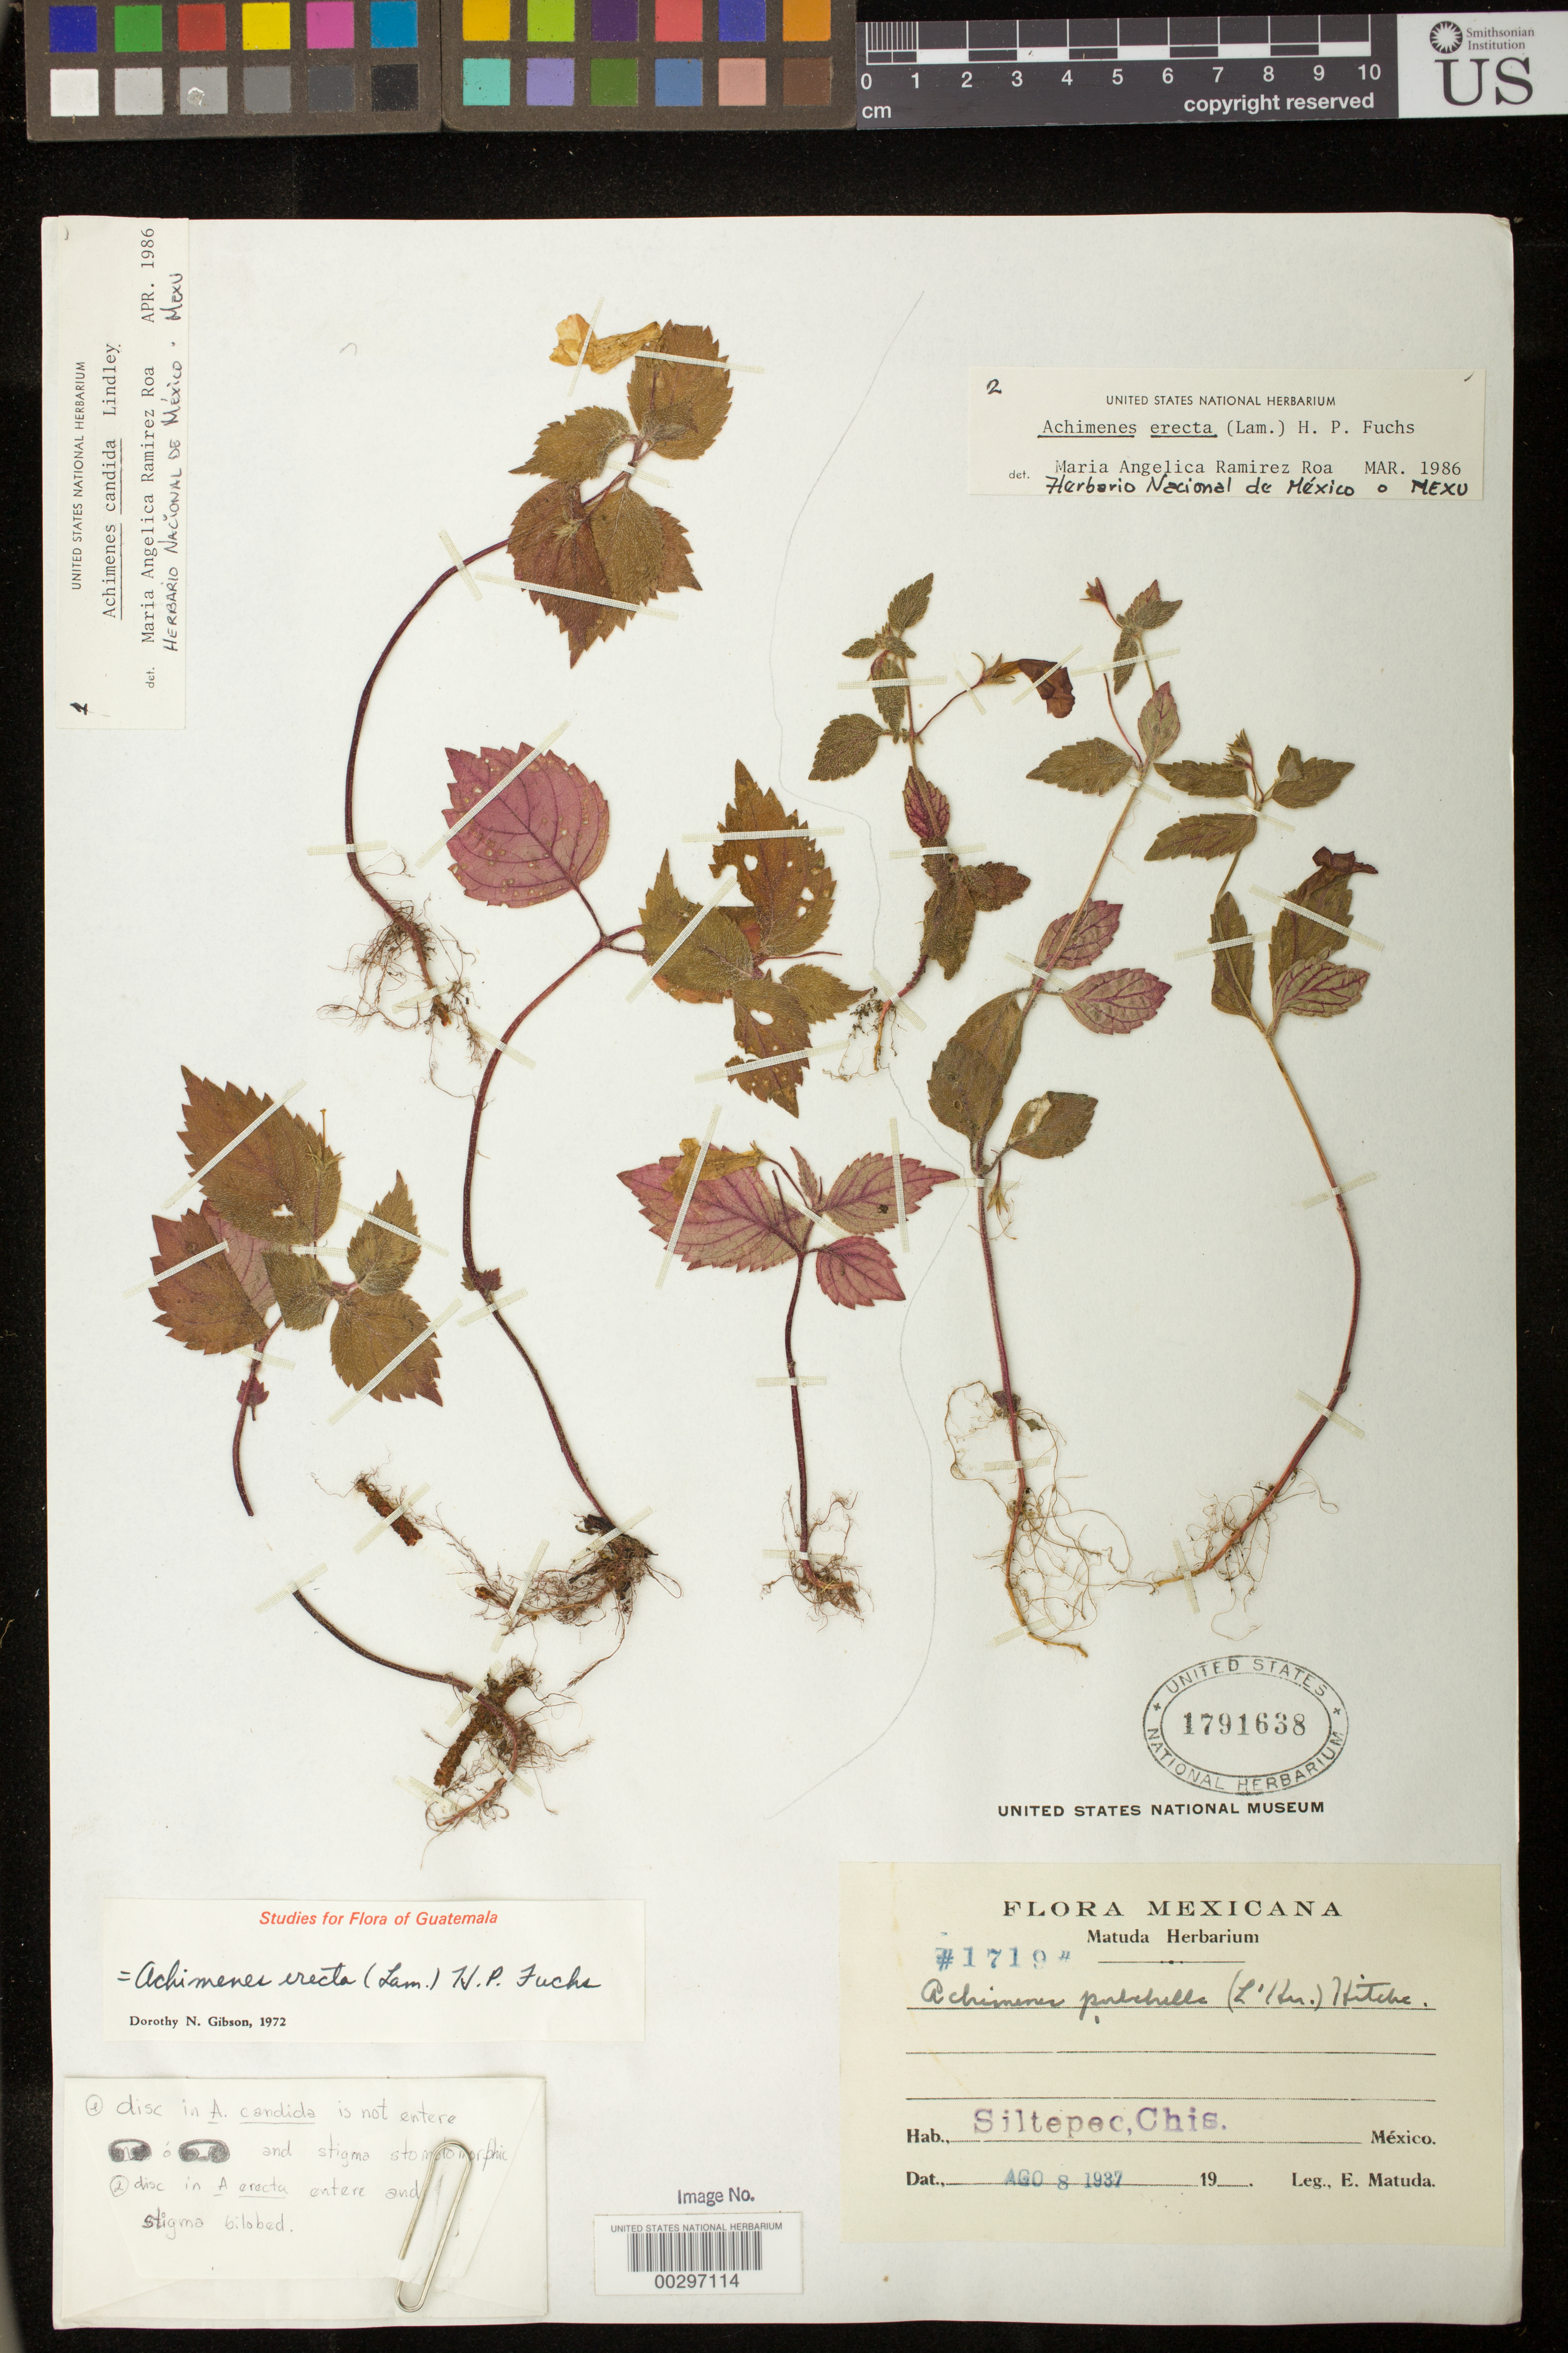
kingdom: Plantae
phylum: Tracheophyta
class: Magnoliopsida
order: Lamiales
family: Gesneriaceae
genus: Achimenes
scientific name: Achimenes erecta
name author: (Lam.) H.P. Fuchs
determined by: Ramírez-Roa, A.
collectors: E. Matuda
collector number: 1719 p.p.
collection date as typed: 08 Aug 1937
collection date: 1937-08-08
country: Mexico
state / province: Chiapas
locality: Siltepec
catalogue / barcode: US 1791638